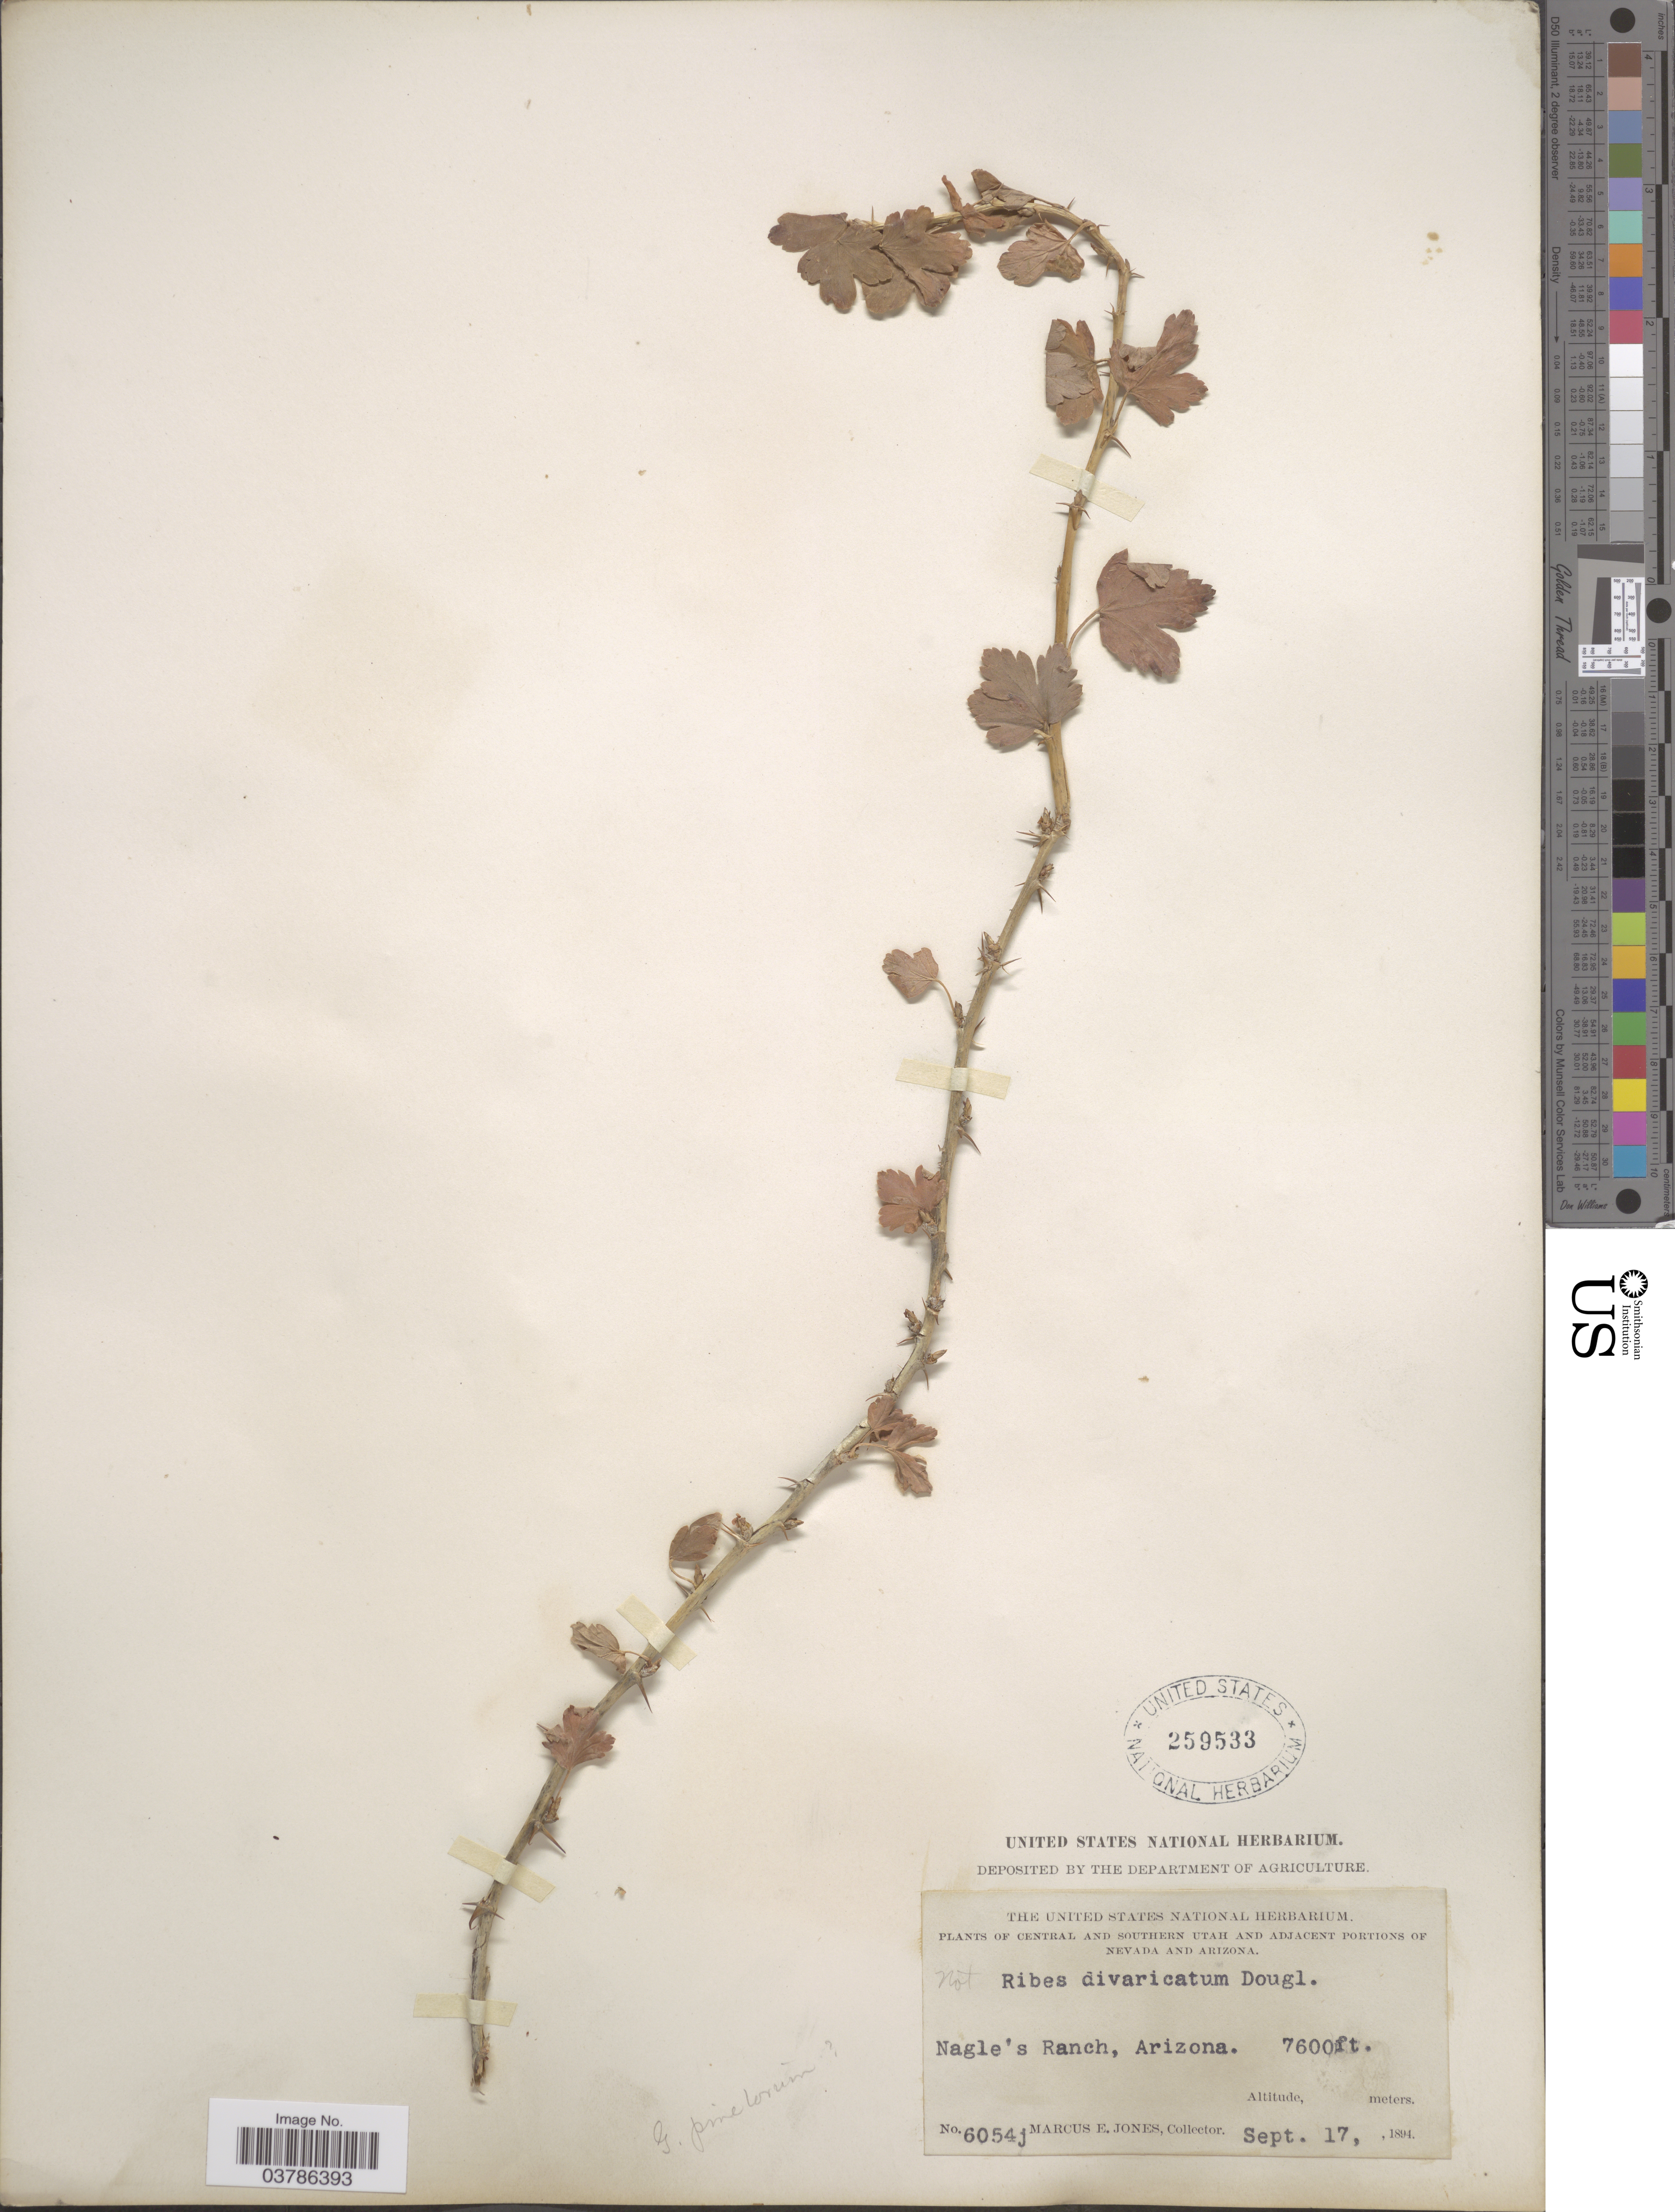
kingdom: Plantae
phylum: Tracheophyta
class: Magnoliopsida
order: Saxifragales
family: Grossulariaceae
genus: Ribes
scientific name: Ribes pinetorum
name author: Greene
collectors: M. E. Jones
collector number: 6054j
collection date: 1894-09-17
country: United States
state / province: Arizona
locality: Nagle's Ranch.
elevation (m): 2316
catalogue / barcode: US 259533